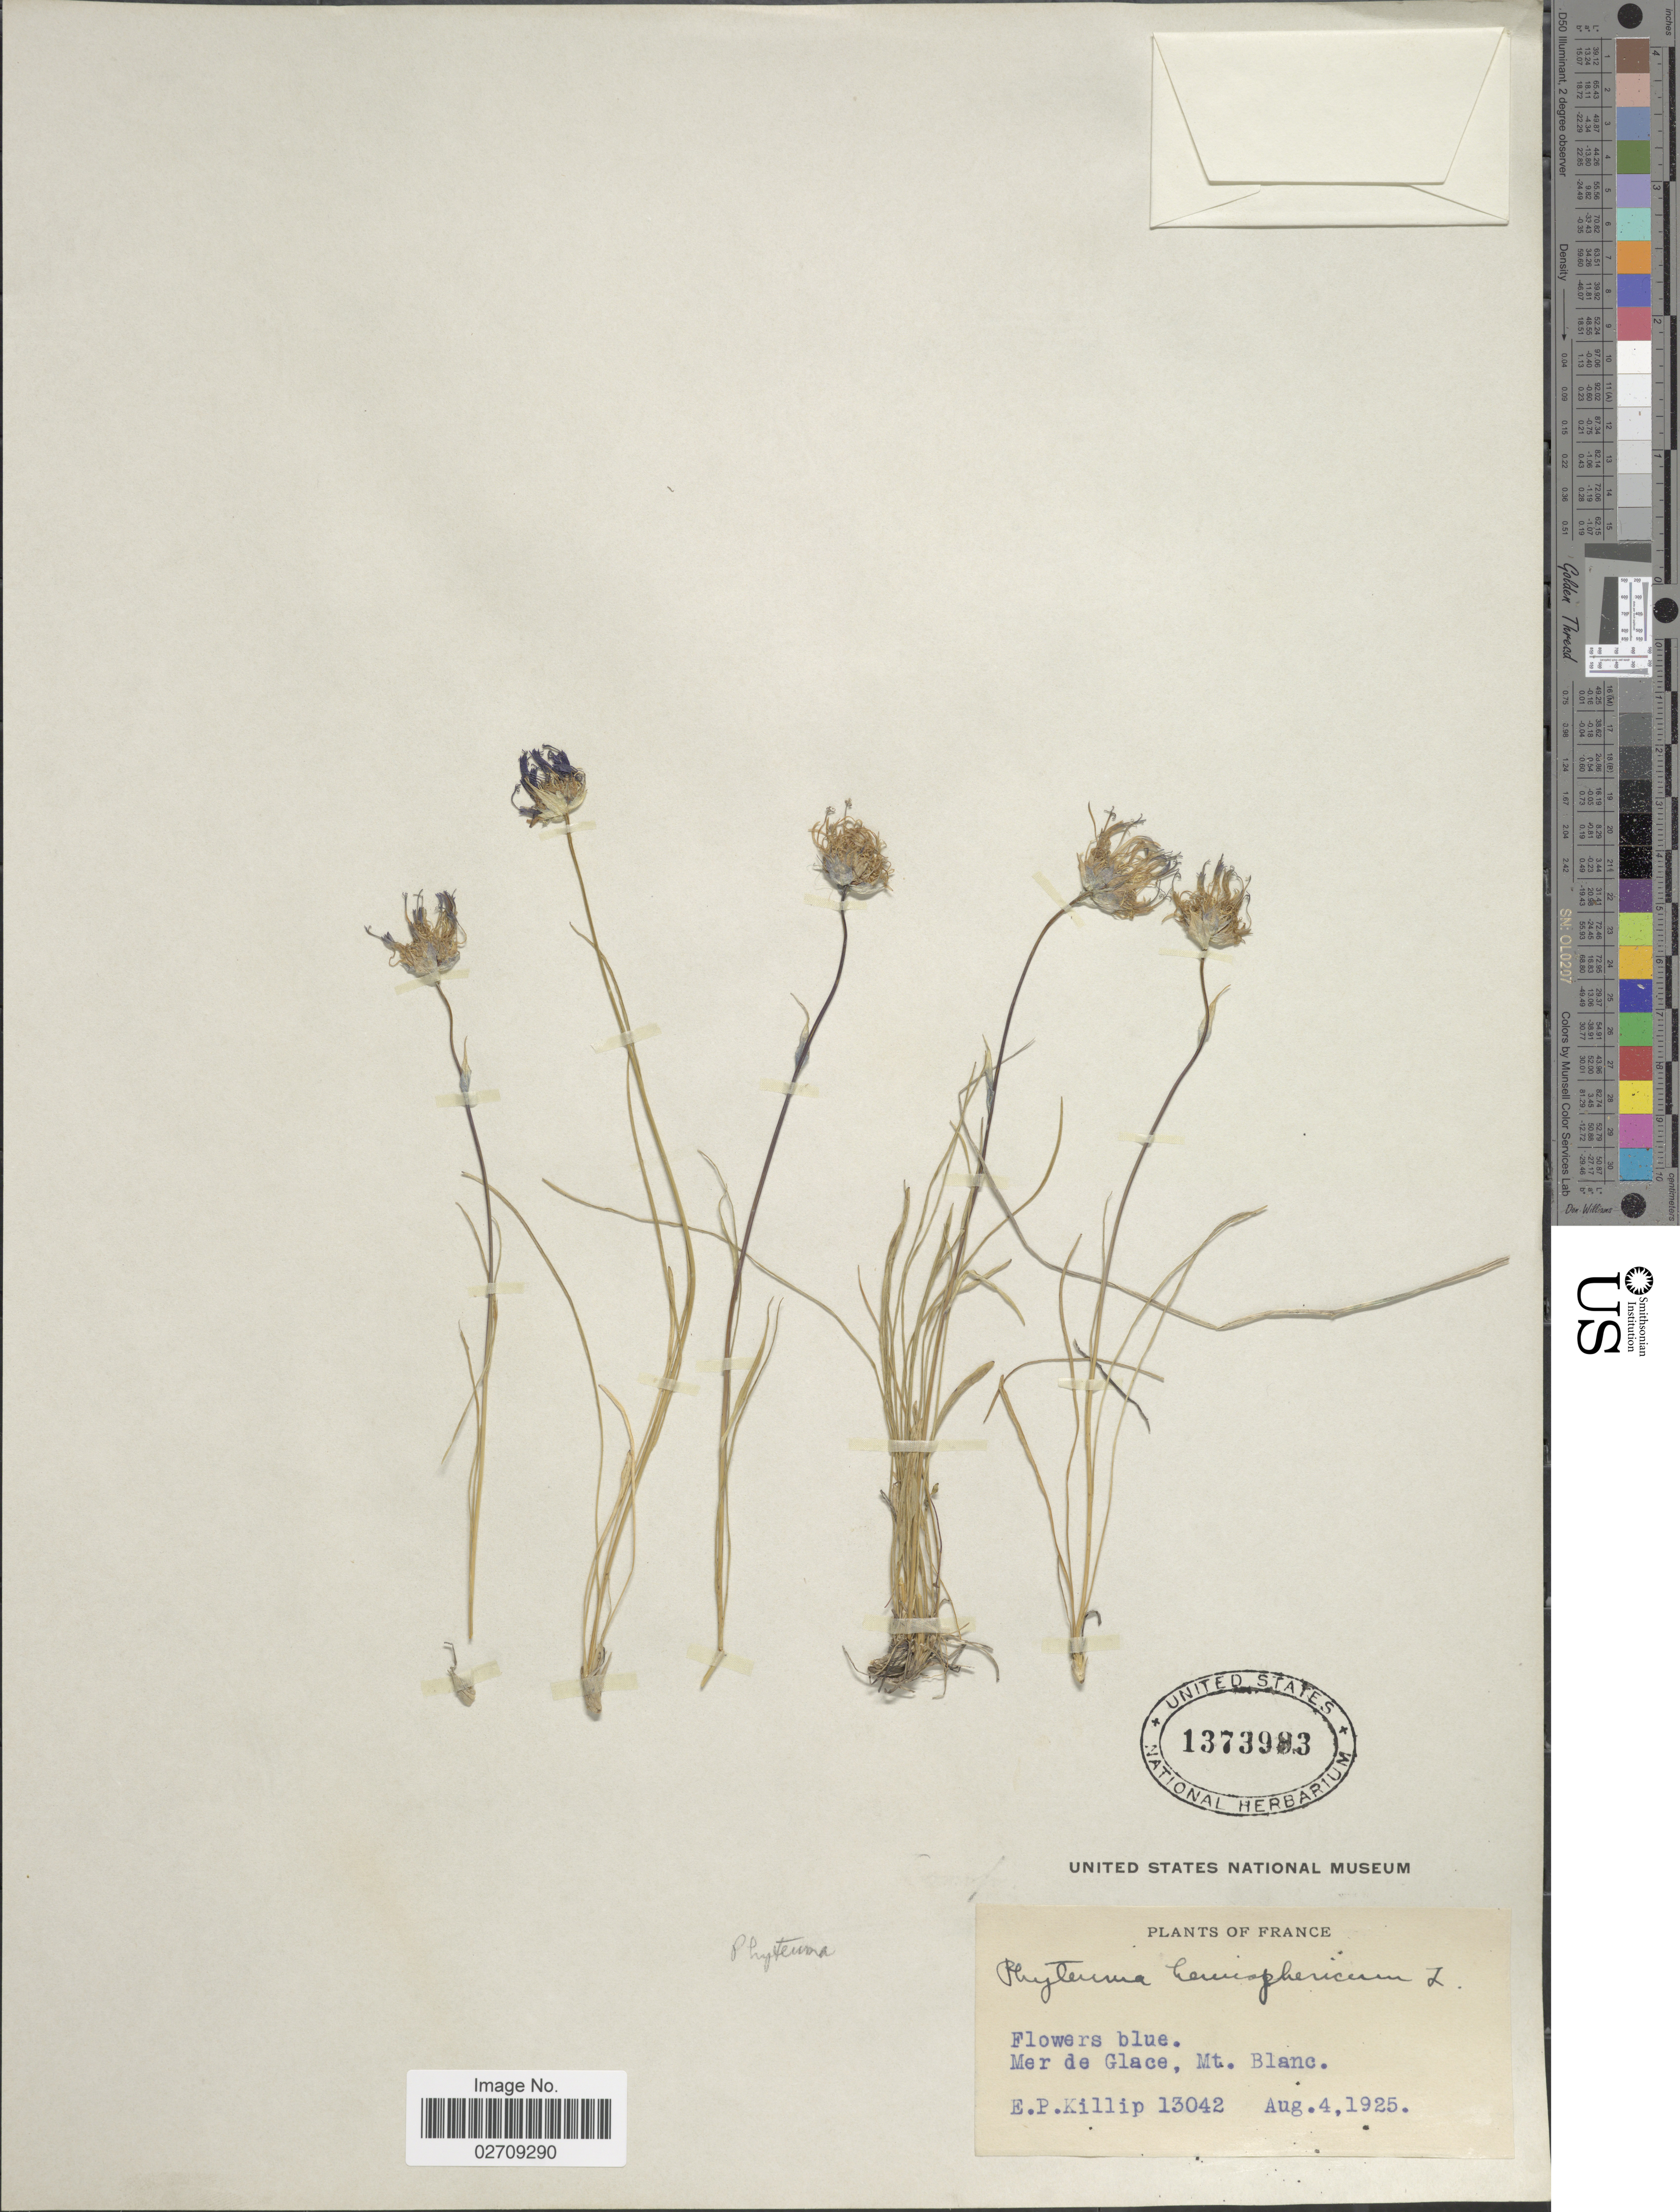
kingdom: Plantae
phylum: Tracheophyta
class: Magnoliopsida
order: Asterales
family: Campanulaceae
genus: Phyteuma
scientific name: Phyteuma hemisphaericum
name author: L.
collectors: E. P. Killip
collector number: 13042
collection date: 1925-08-04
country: France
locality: Mer de Glace, Mt. Blanc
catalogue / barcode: US 1373983